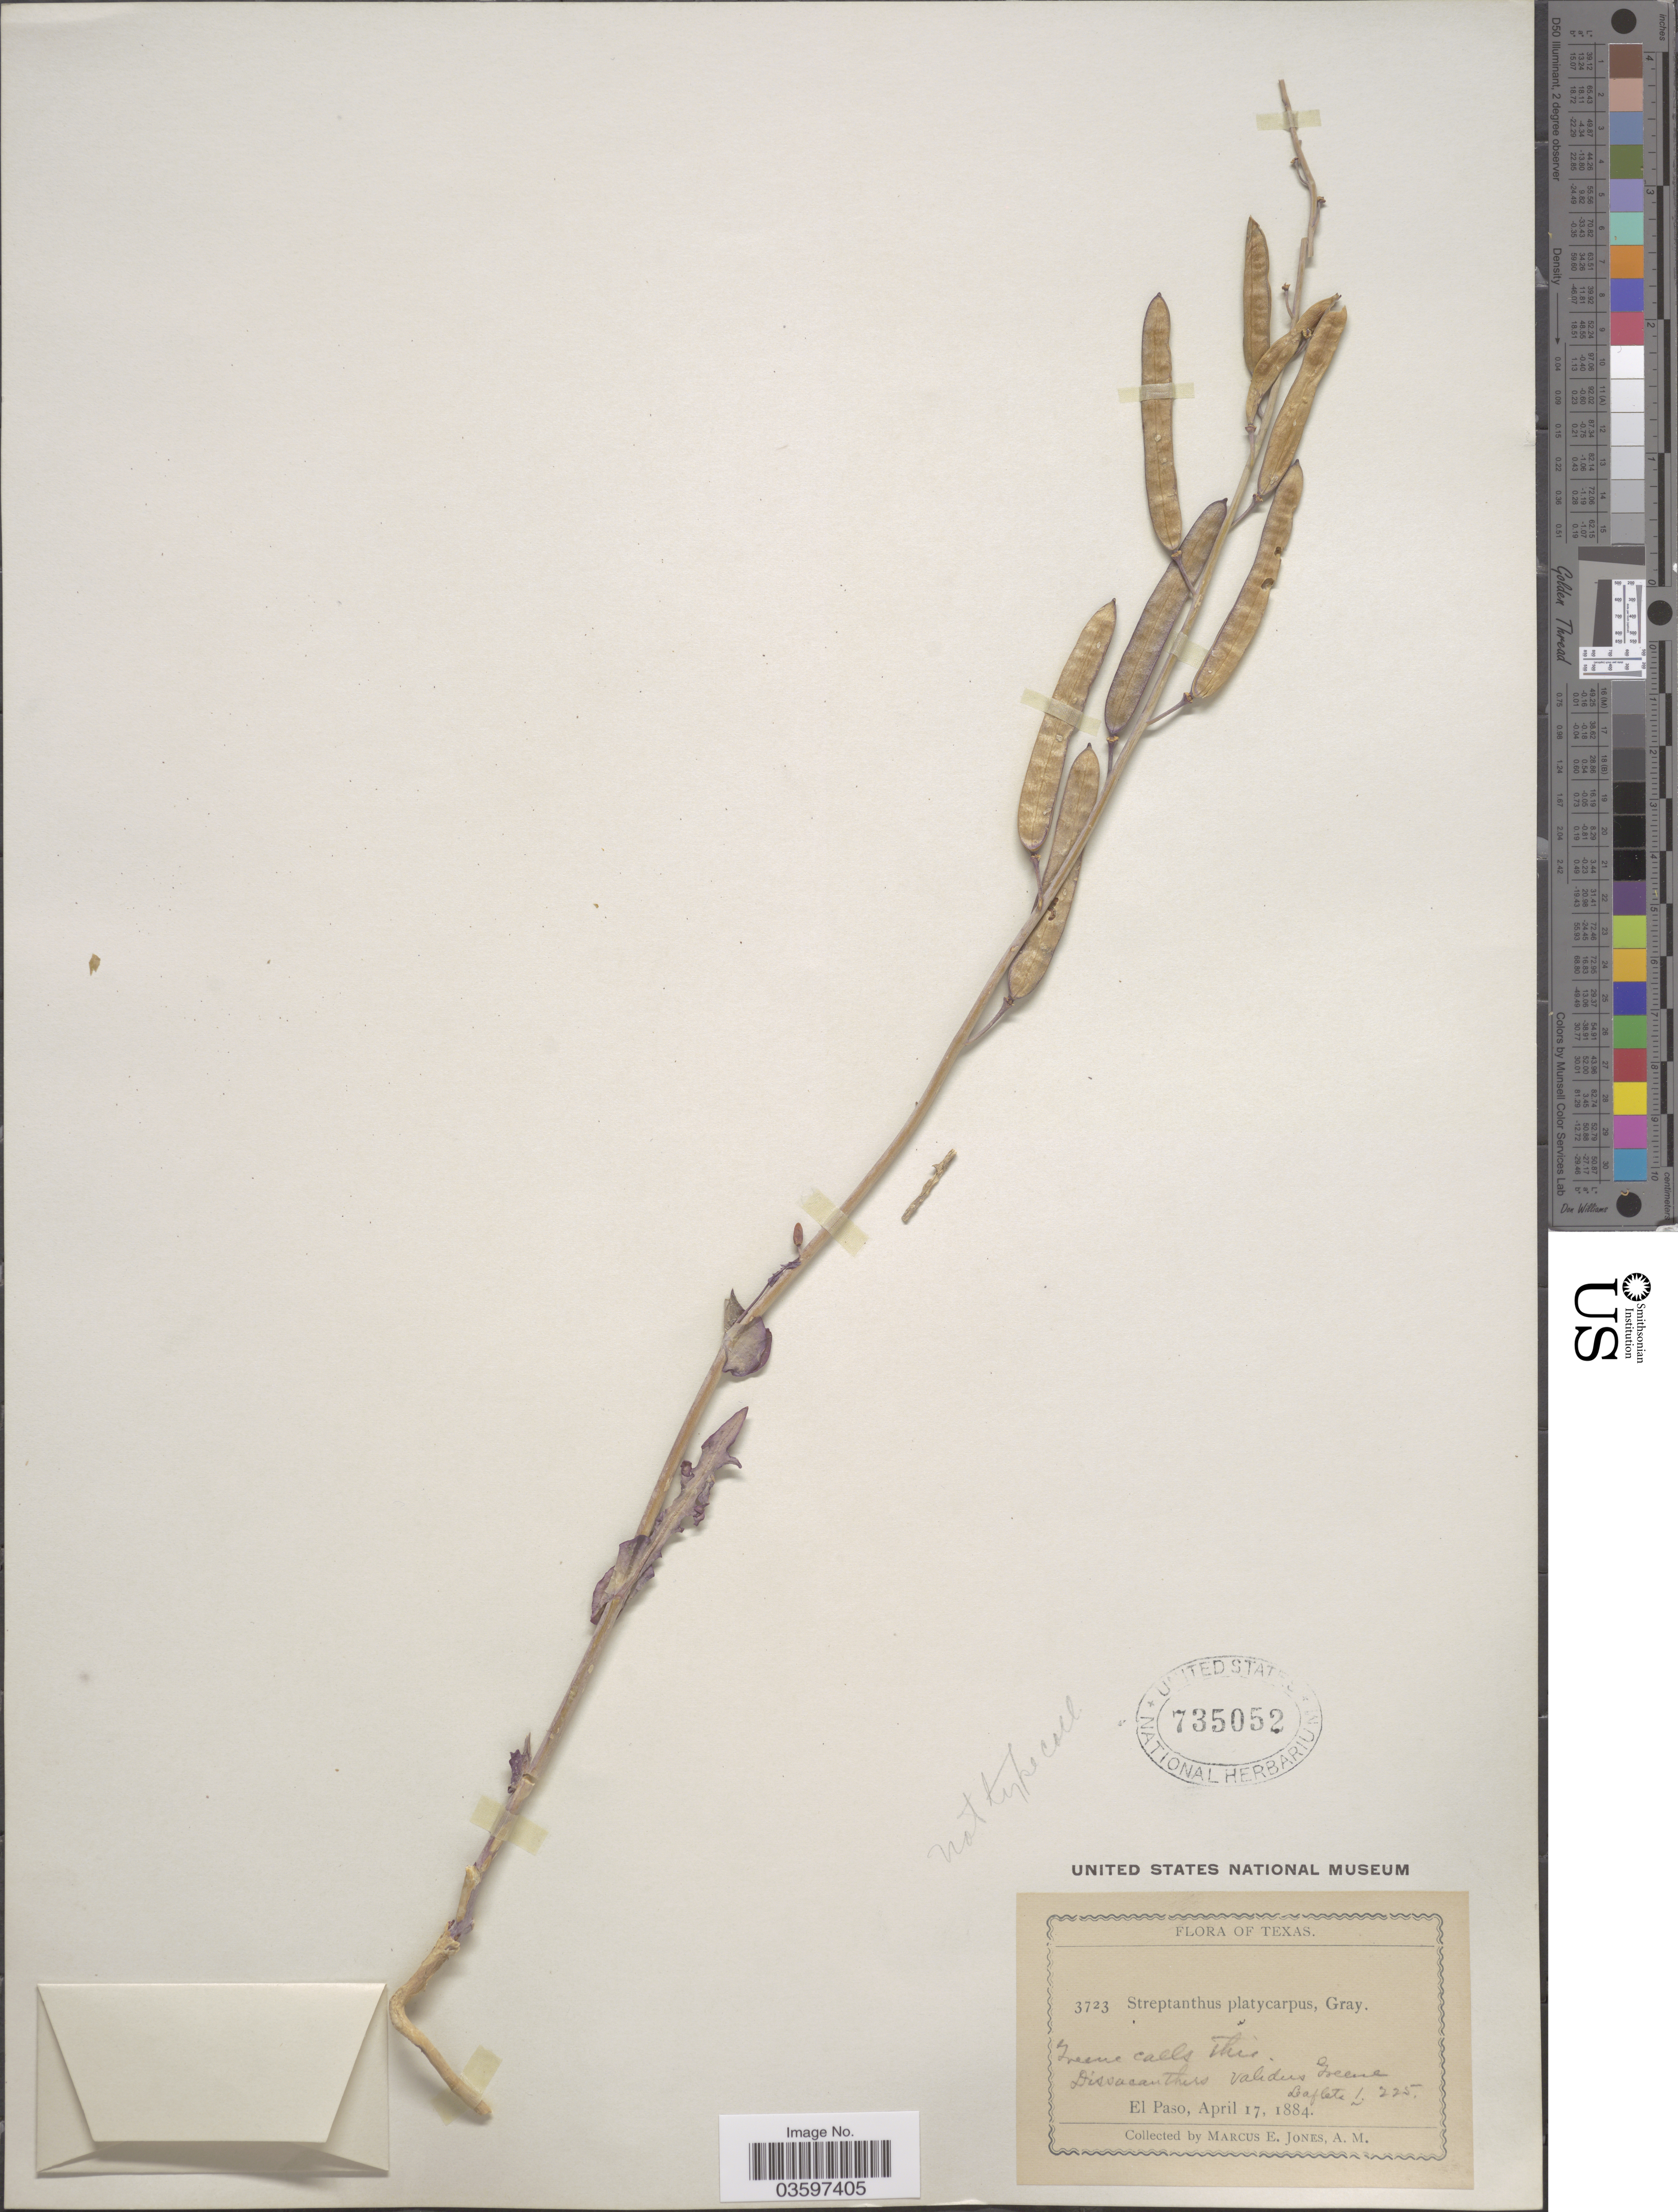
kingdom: Plantae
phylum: Tracheophyta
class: Magnoliopsida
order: Brassicales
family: Brassicaceae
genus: Streptanthus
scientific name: Streptanthus carinatus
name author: C. Wright ex A. Gray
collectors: M. E. Jones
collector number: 3723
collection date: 1884-04-17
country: United States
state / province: Texas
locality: El Paso.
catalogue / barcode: US 735052